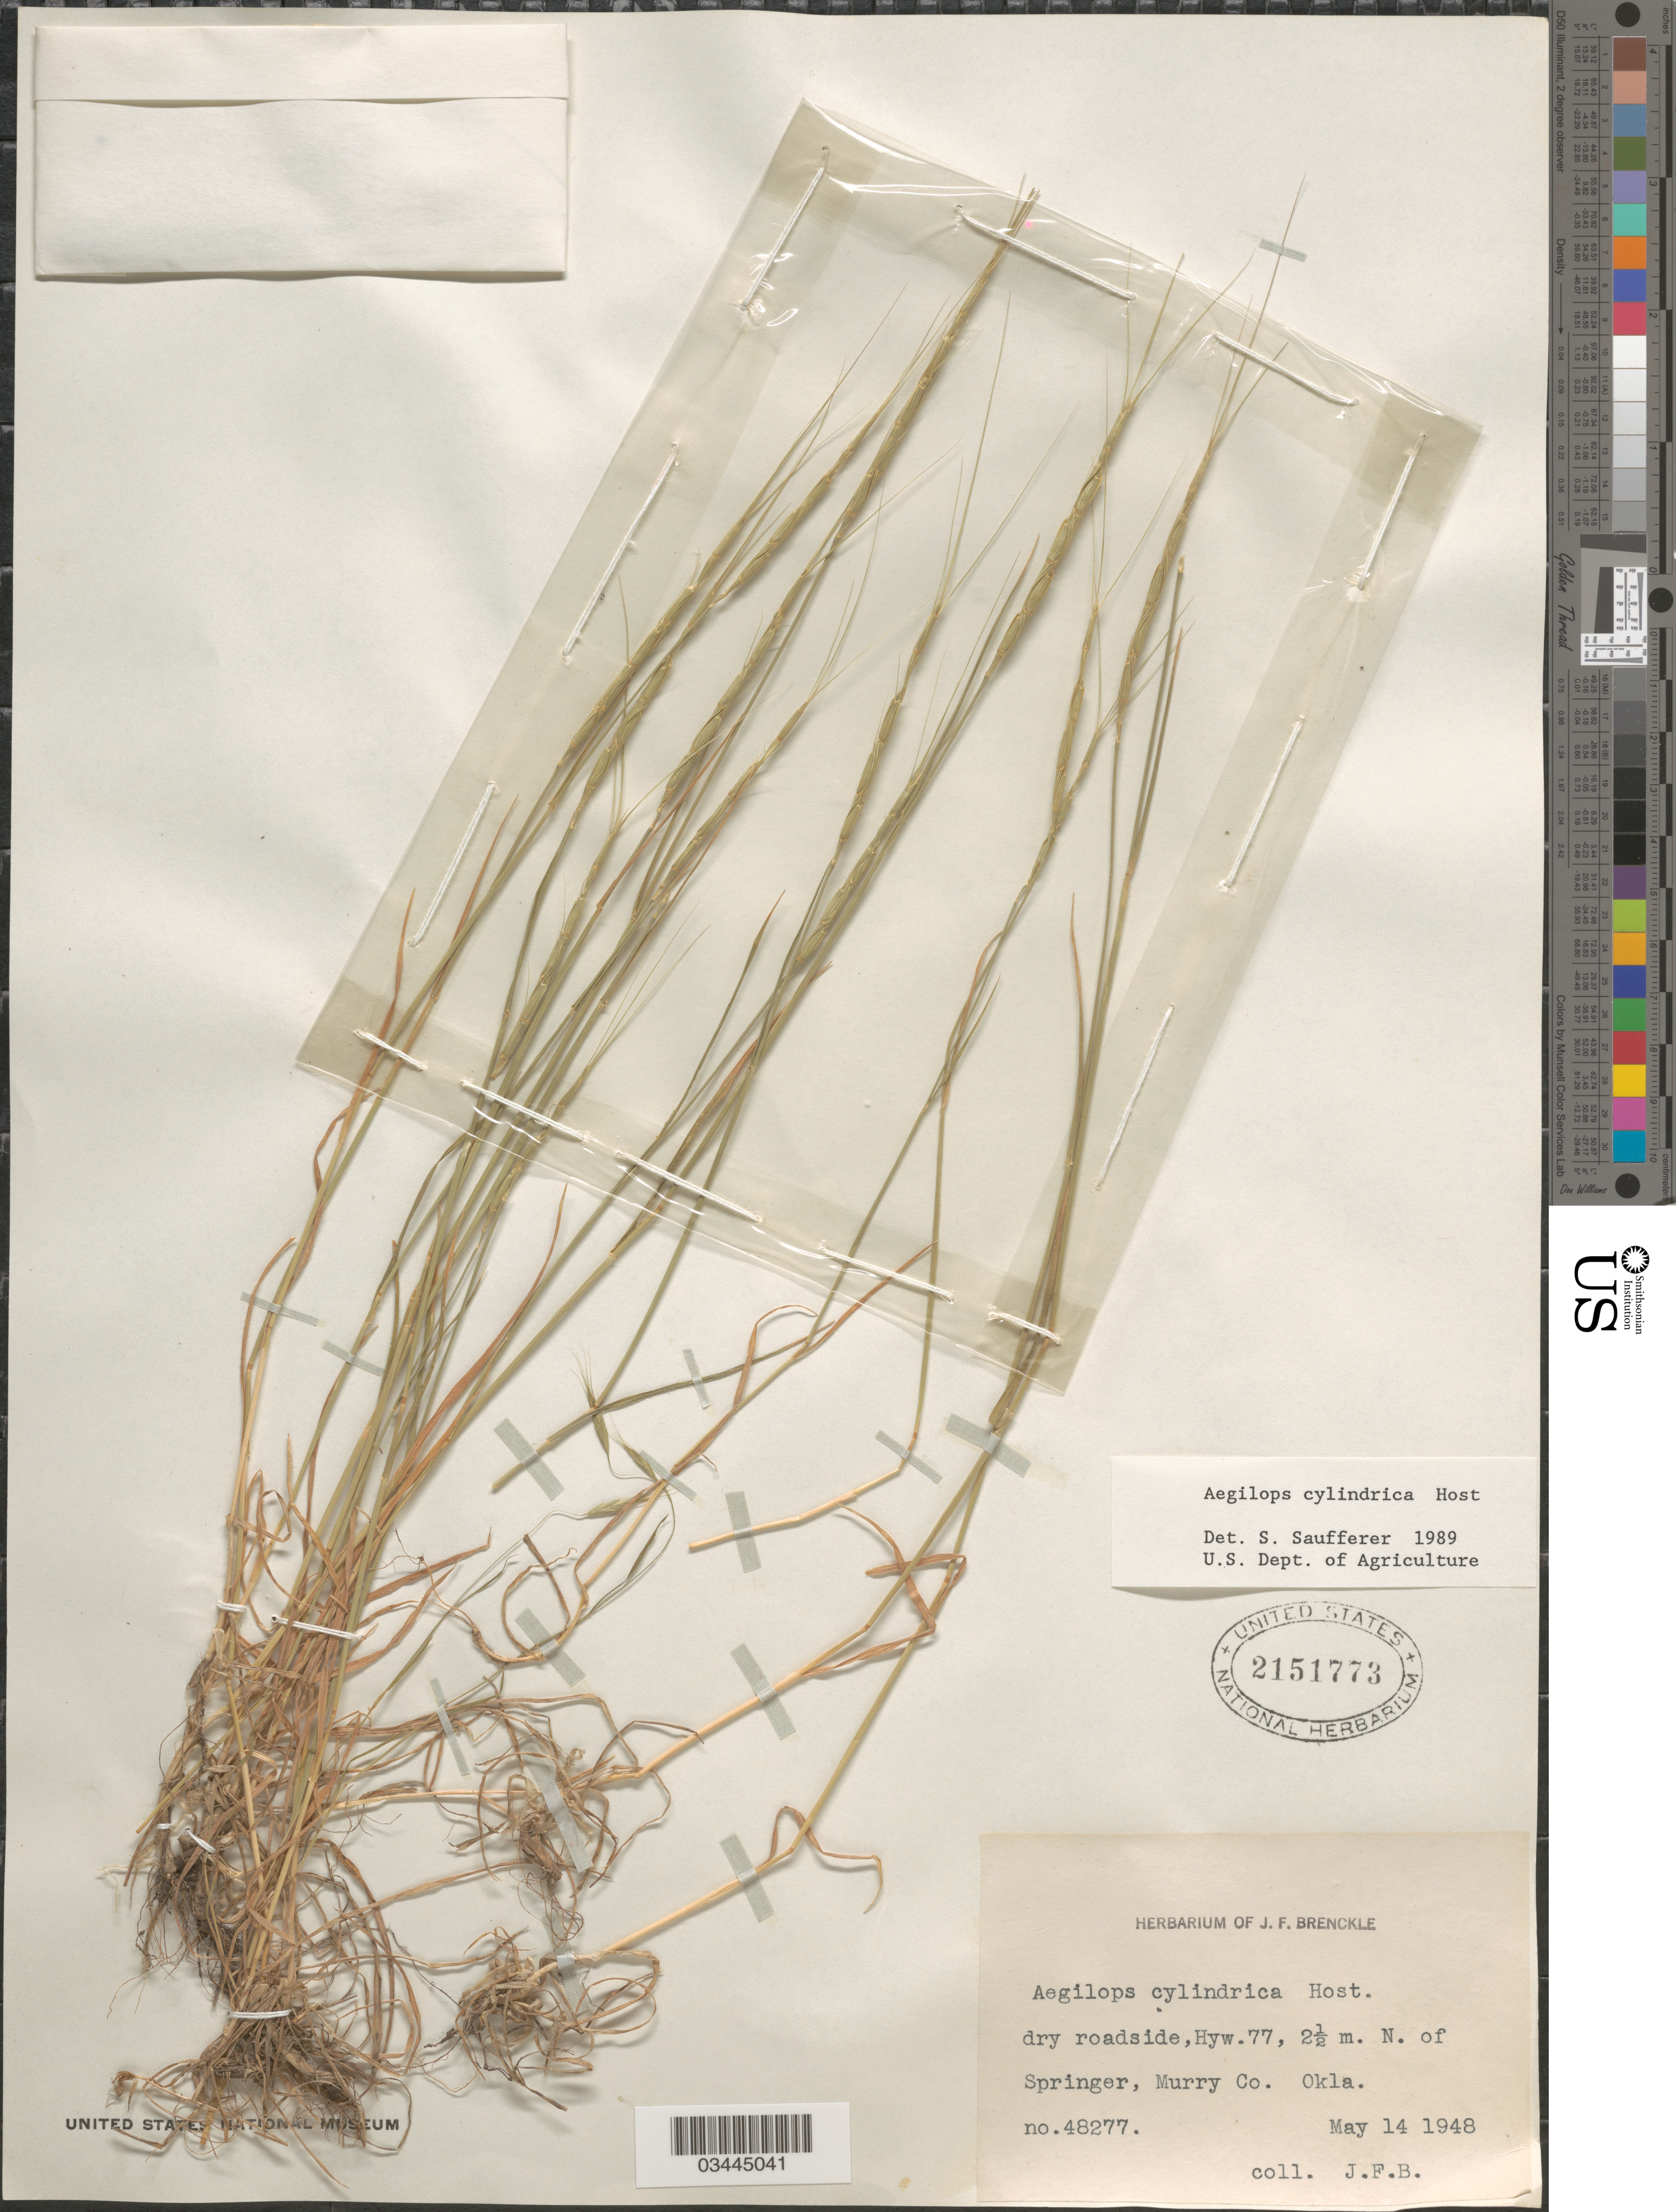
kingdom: Plantae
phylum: Tracheophyta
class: Liliopsida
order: Poales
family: Poaceae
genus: Aegilops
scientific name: Aegilops cylindrica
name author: Host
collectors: J. Brenckle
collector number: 48277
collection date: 1948-05-14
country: United States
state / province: Oklahoma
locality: Dry roadside, Hyw. 77, 2½m. N. of Springer, Murry Co.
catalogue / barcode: US 2151773